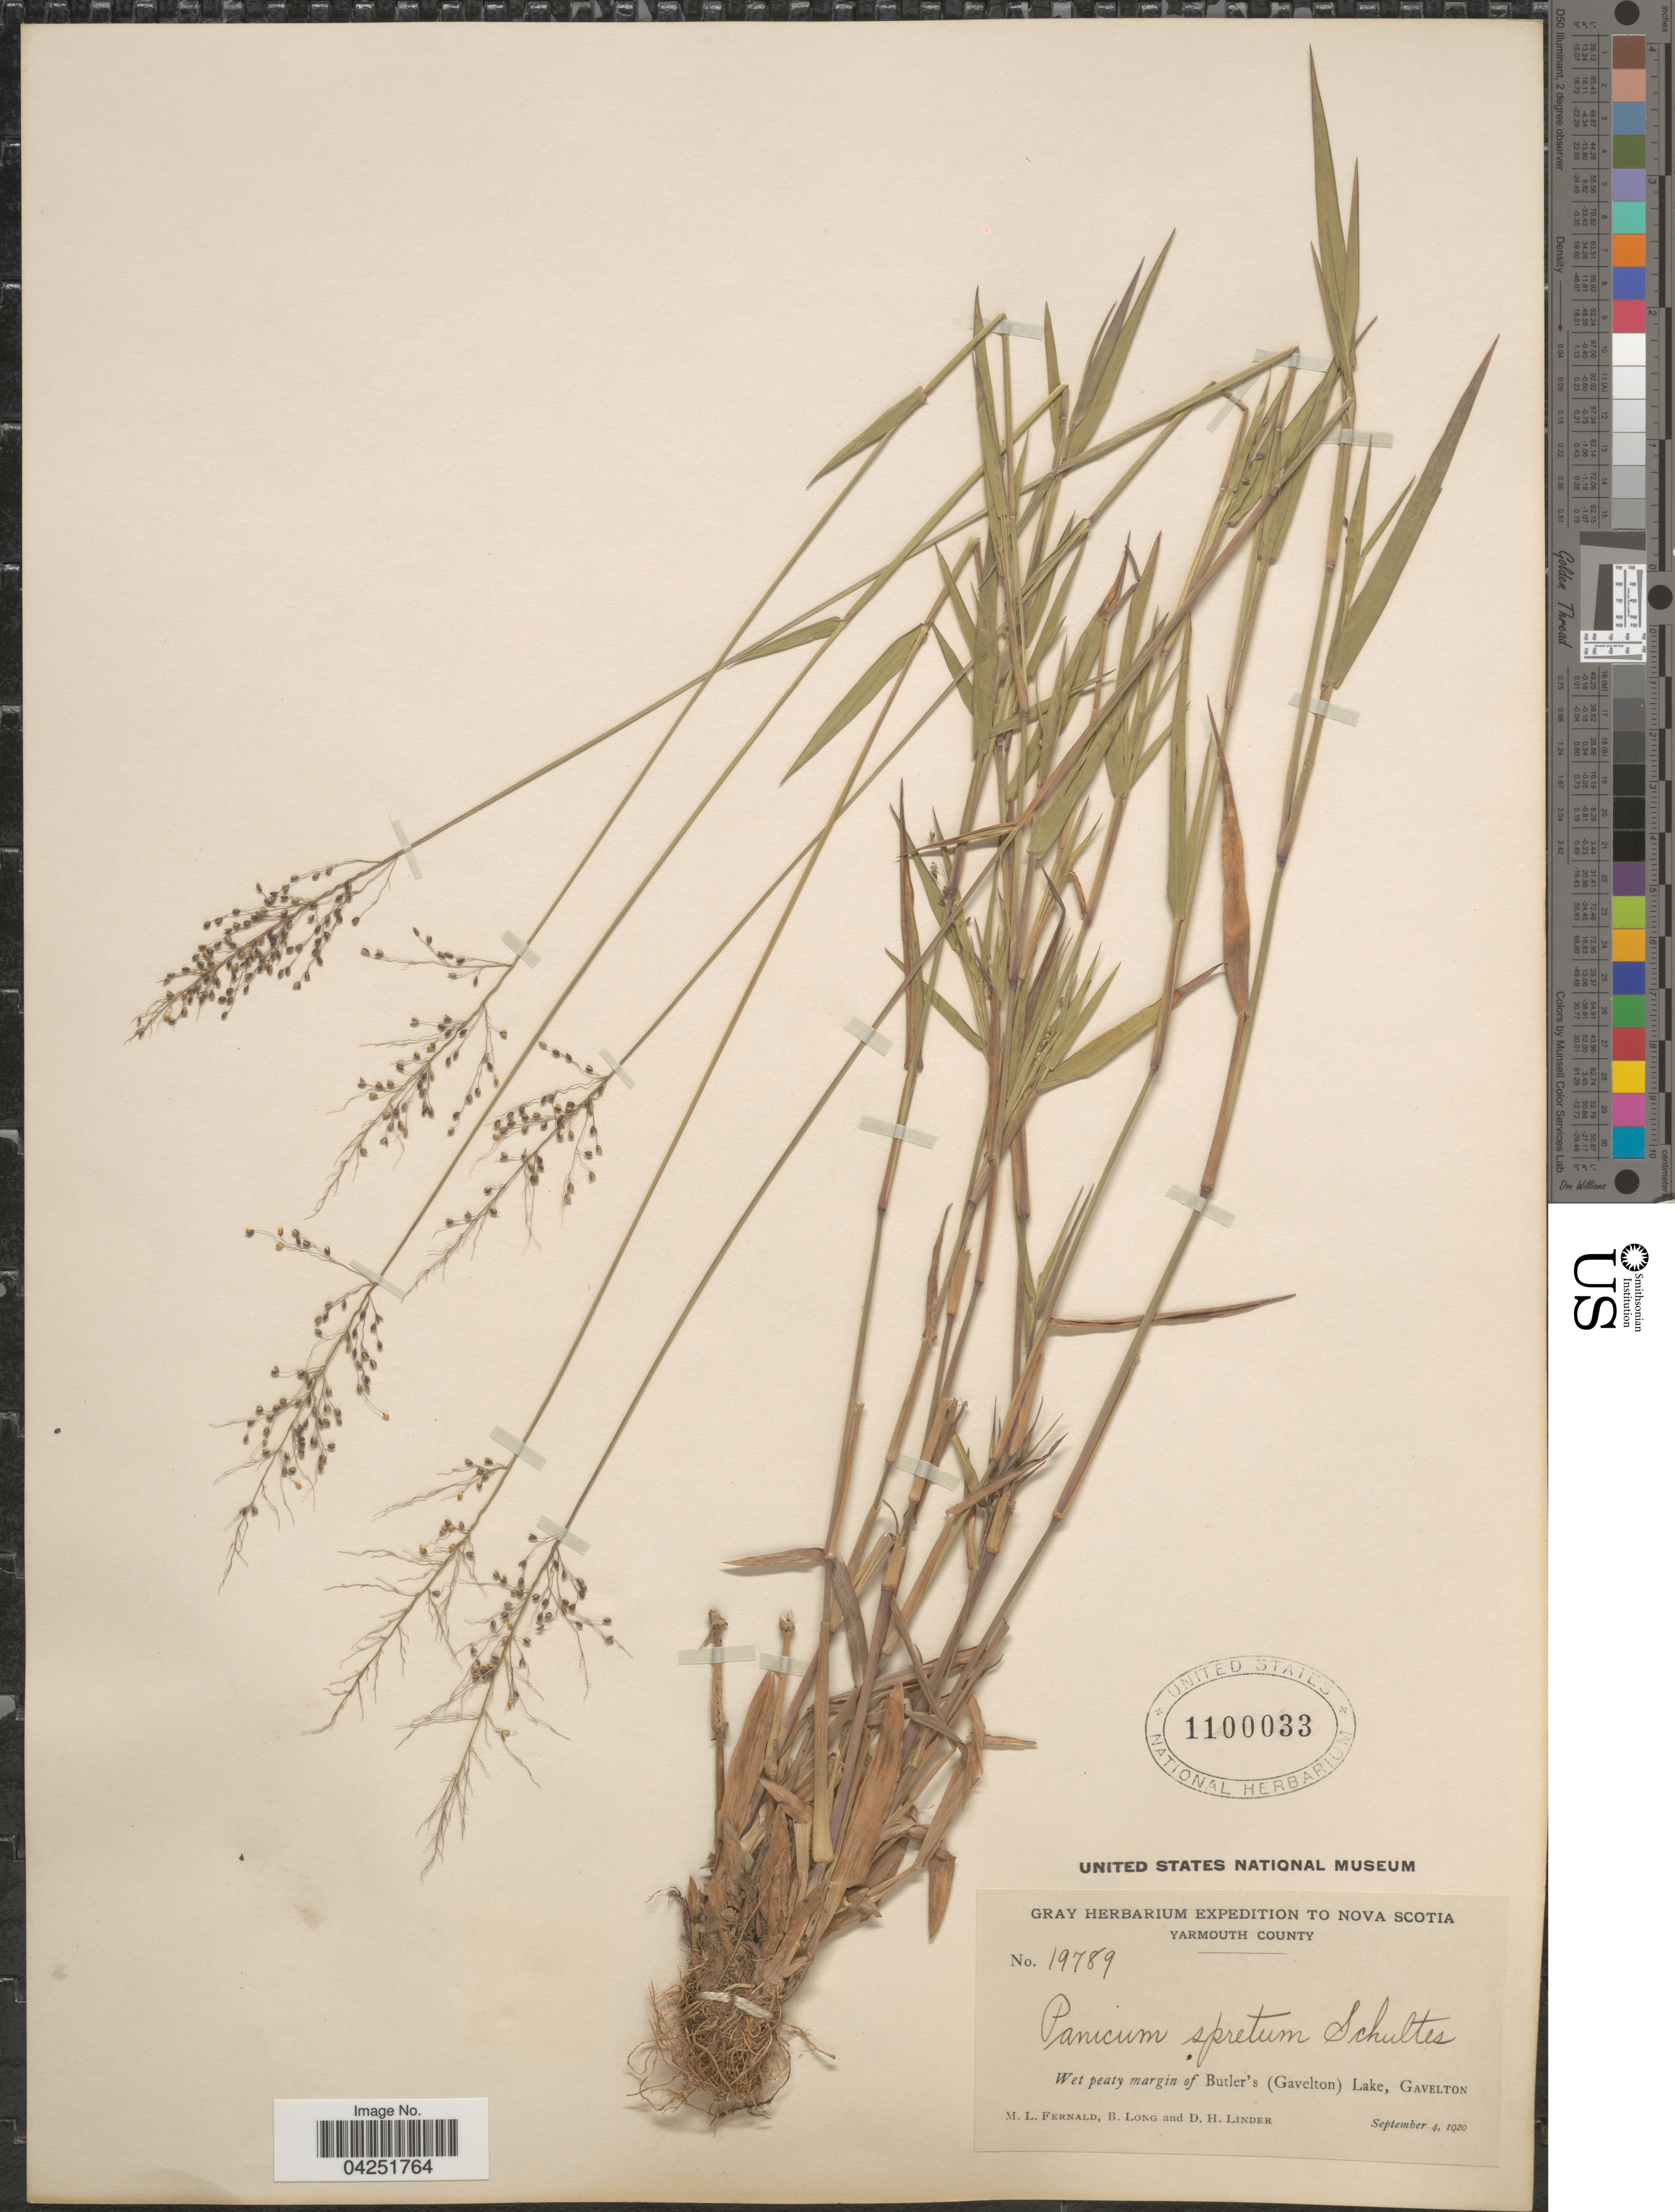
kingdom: Plantae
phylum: Tracheophyta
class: Liliopsida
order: Poales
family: Poaceae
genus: Dichanthelium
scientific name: Dichanthelium acuminatum var. densiflorum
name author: (Rand & Redfield) Gould & C.A. Clark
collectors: M. L. Fernald, B. Long & D. Linder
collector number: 19789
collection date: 1920-09-04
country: Canada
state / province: Nova Scotia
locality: Gray Herbarium Expedition to Nova Scotia. Yarmouth County. Wet peaty margin of Butler's (Gavelton) Lake, Gavelton.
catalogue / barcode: US 1100033